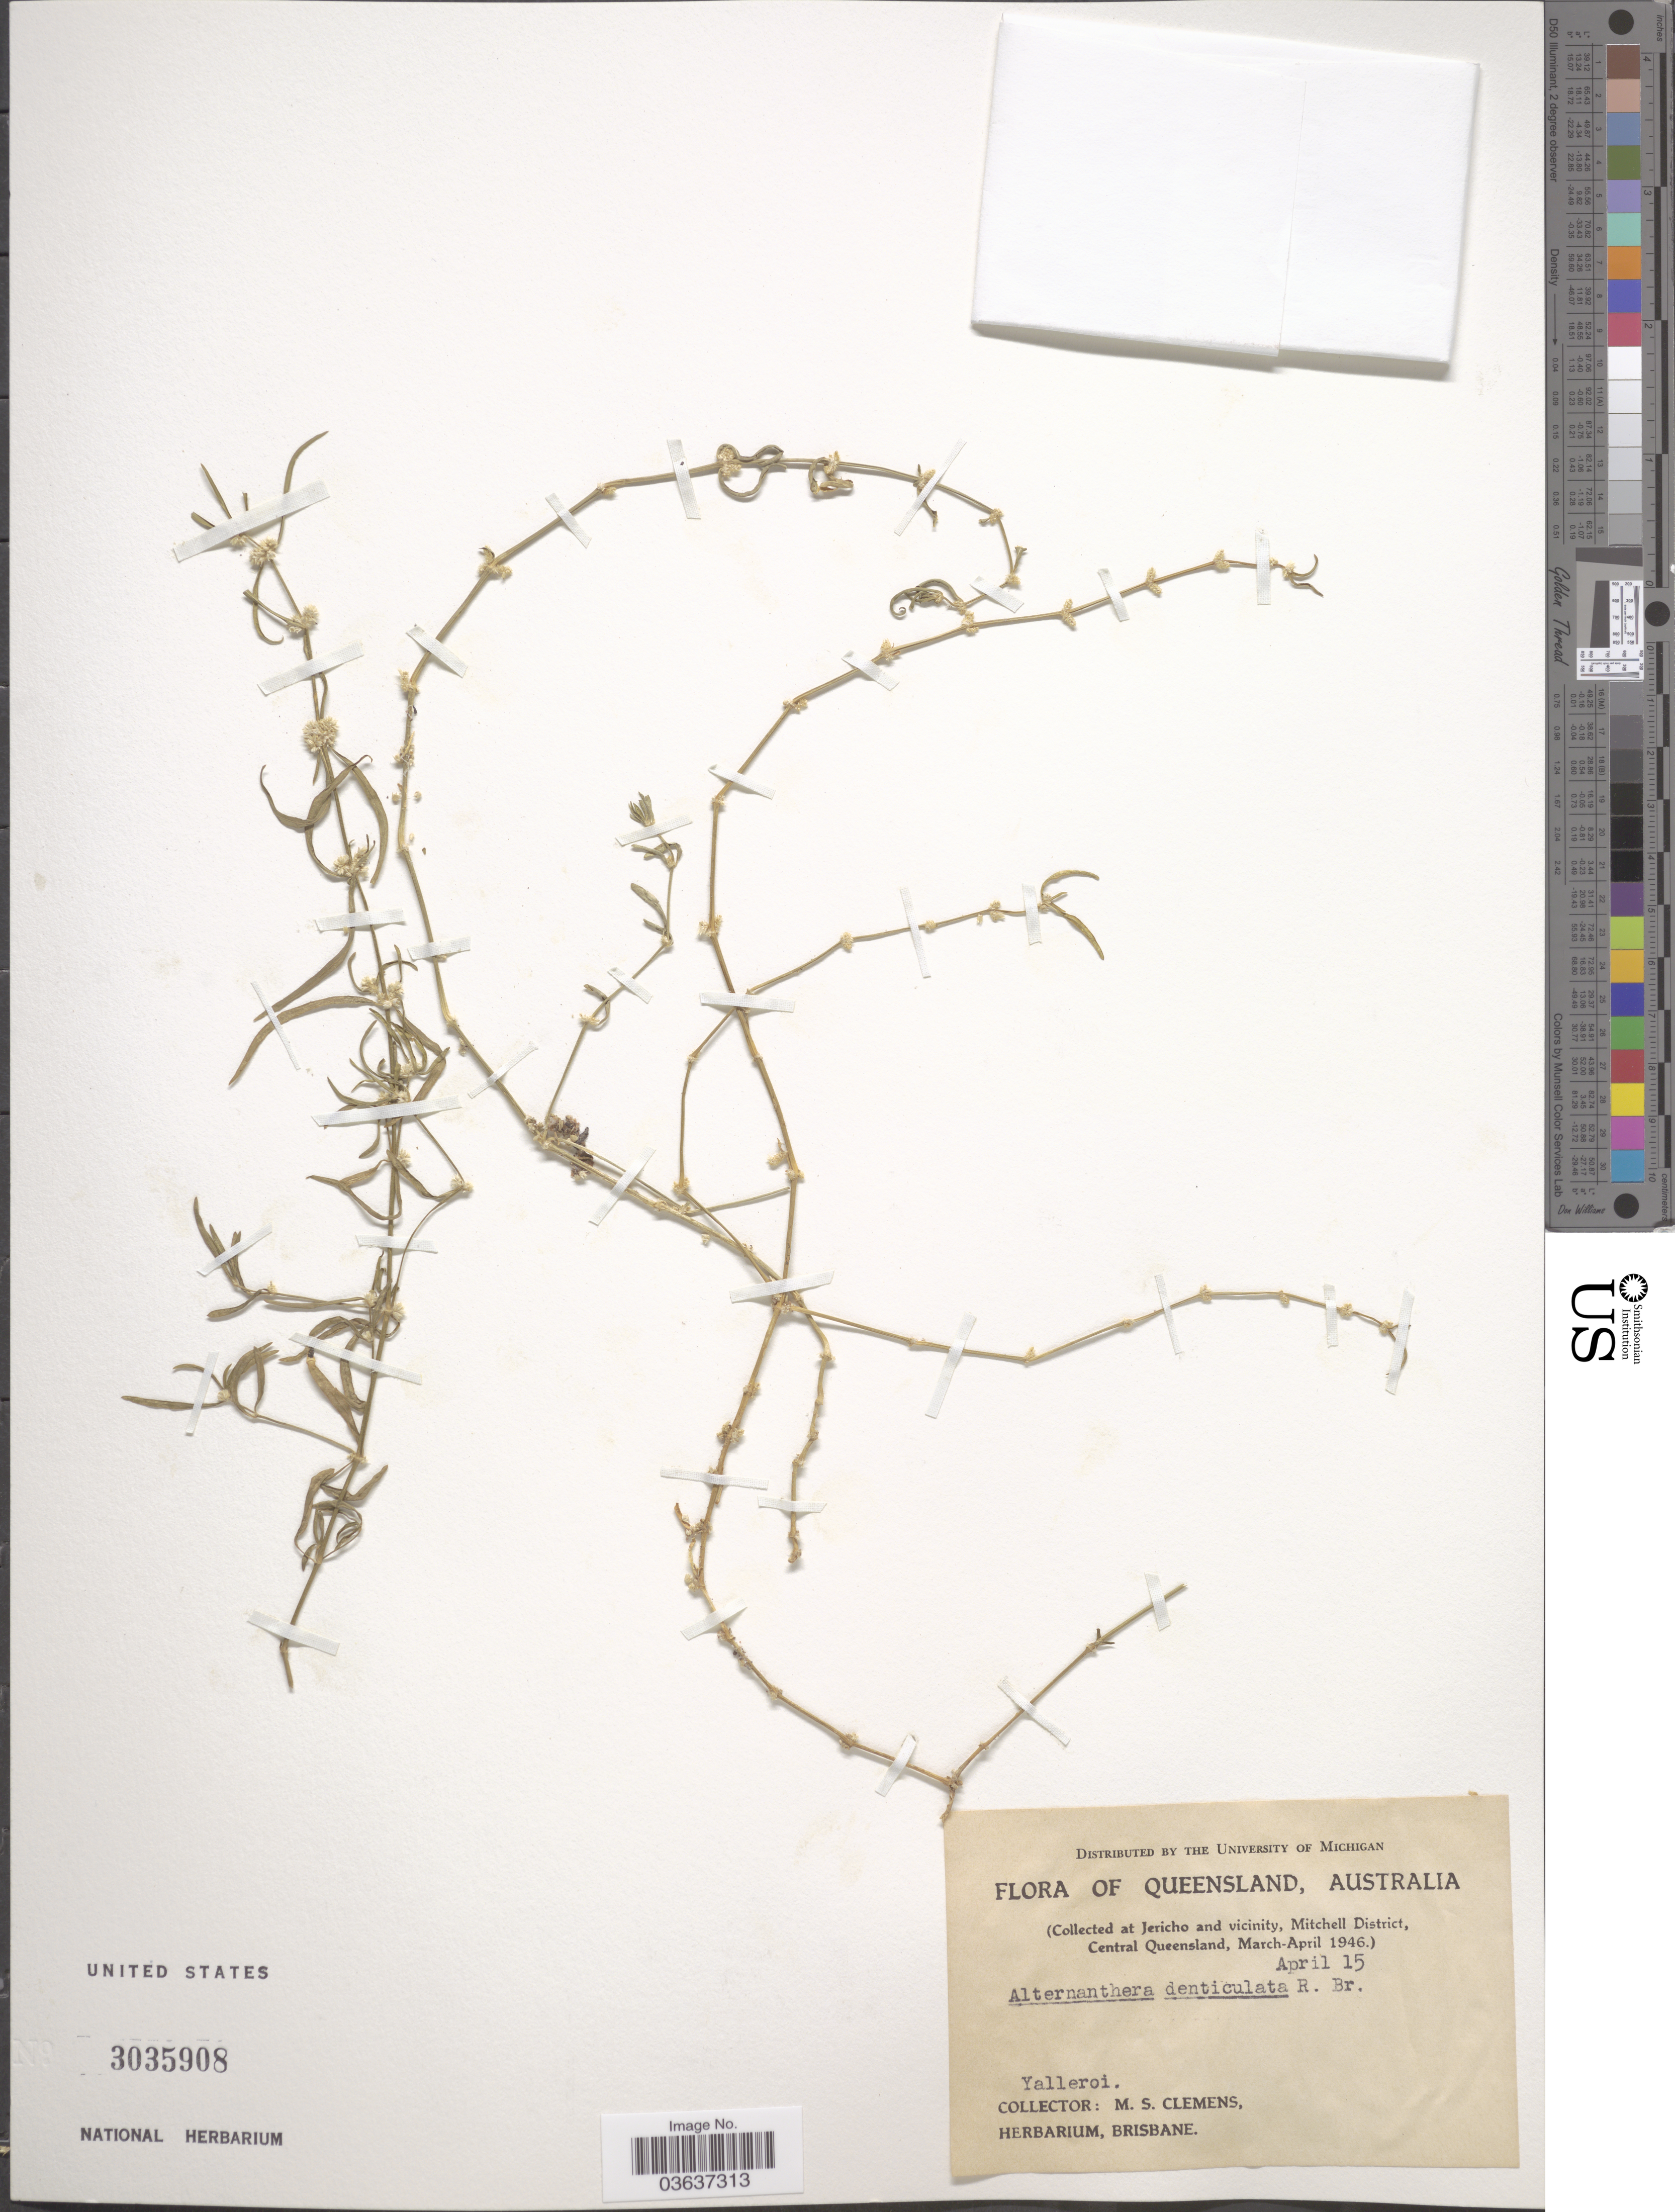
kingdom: Plantae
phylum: Tracheophyta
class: Magnoliopsida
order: Caryophyllales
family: Amaranthaceae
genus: Alternanthera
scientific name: Alternanthera denticulata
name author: R. Br.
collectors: M. S. Clemens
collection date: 1946-04-15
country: Australia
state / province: Queensland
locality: Jericho and vicinity, Mitchell District, Central Queensland. Yalleroi.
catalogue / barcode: US 3035908